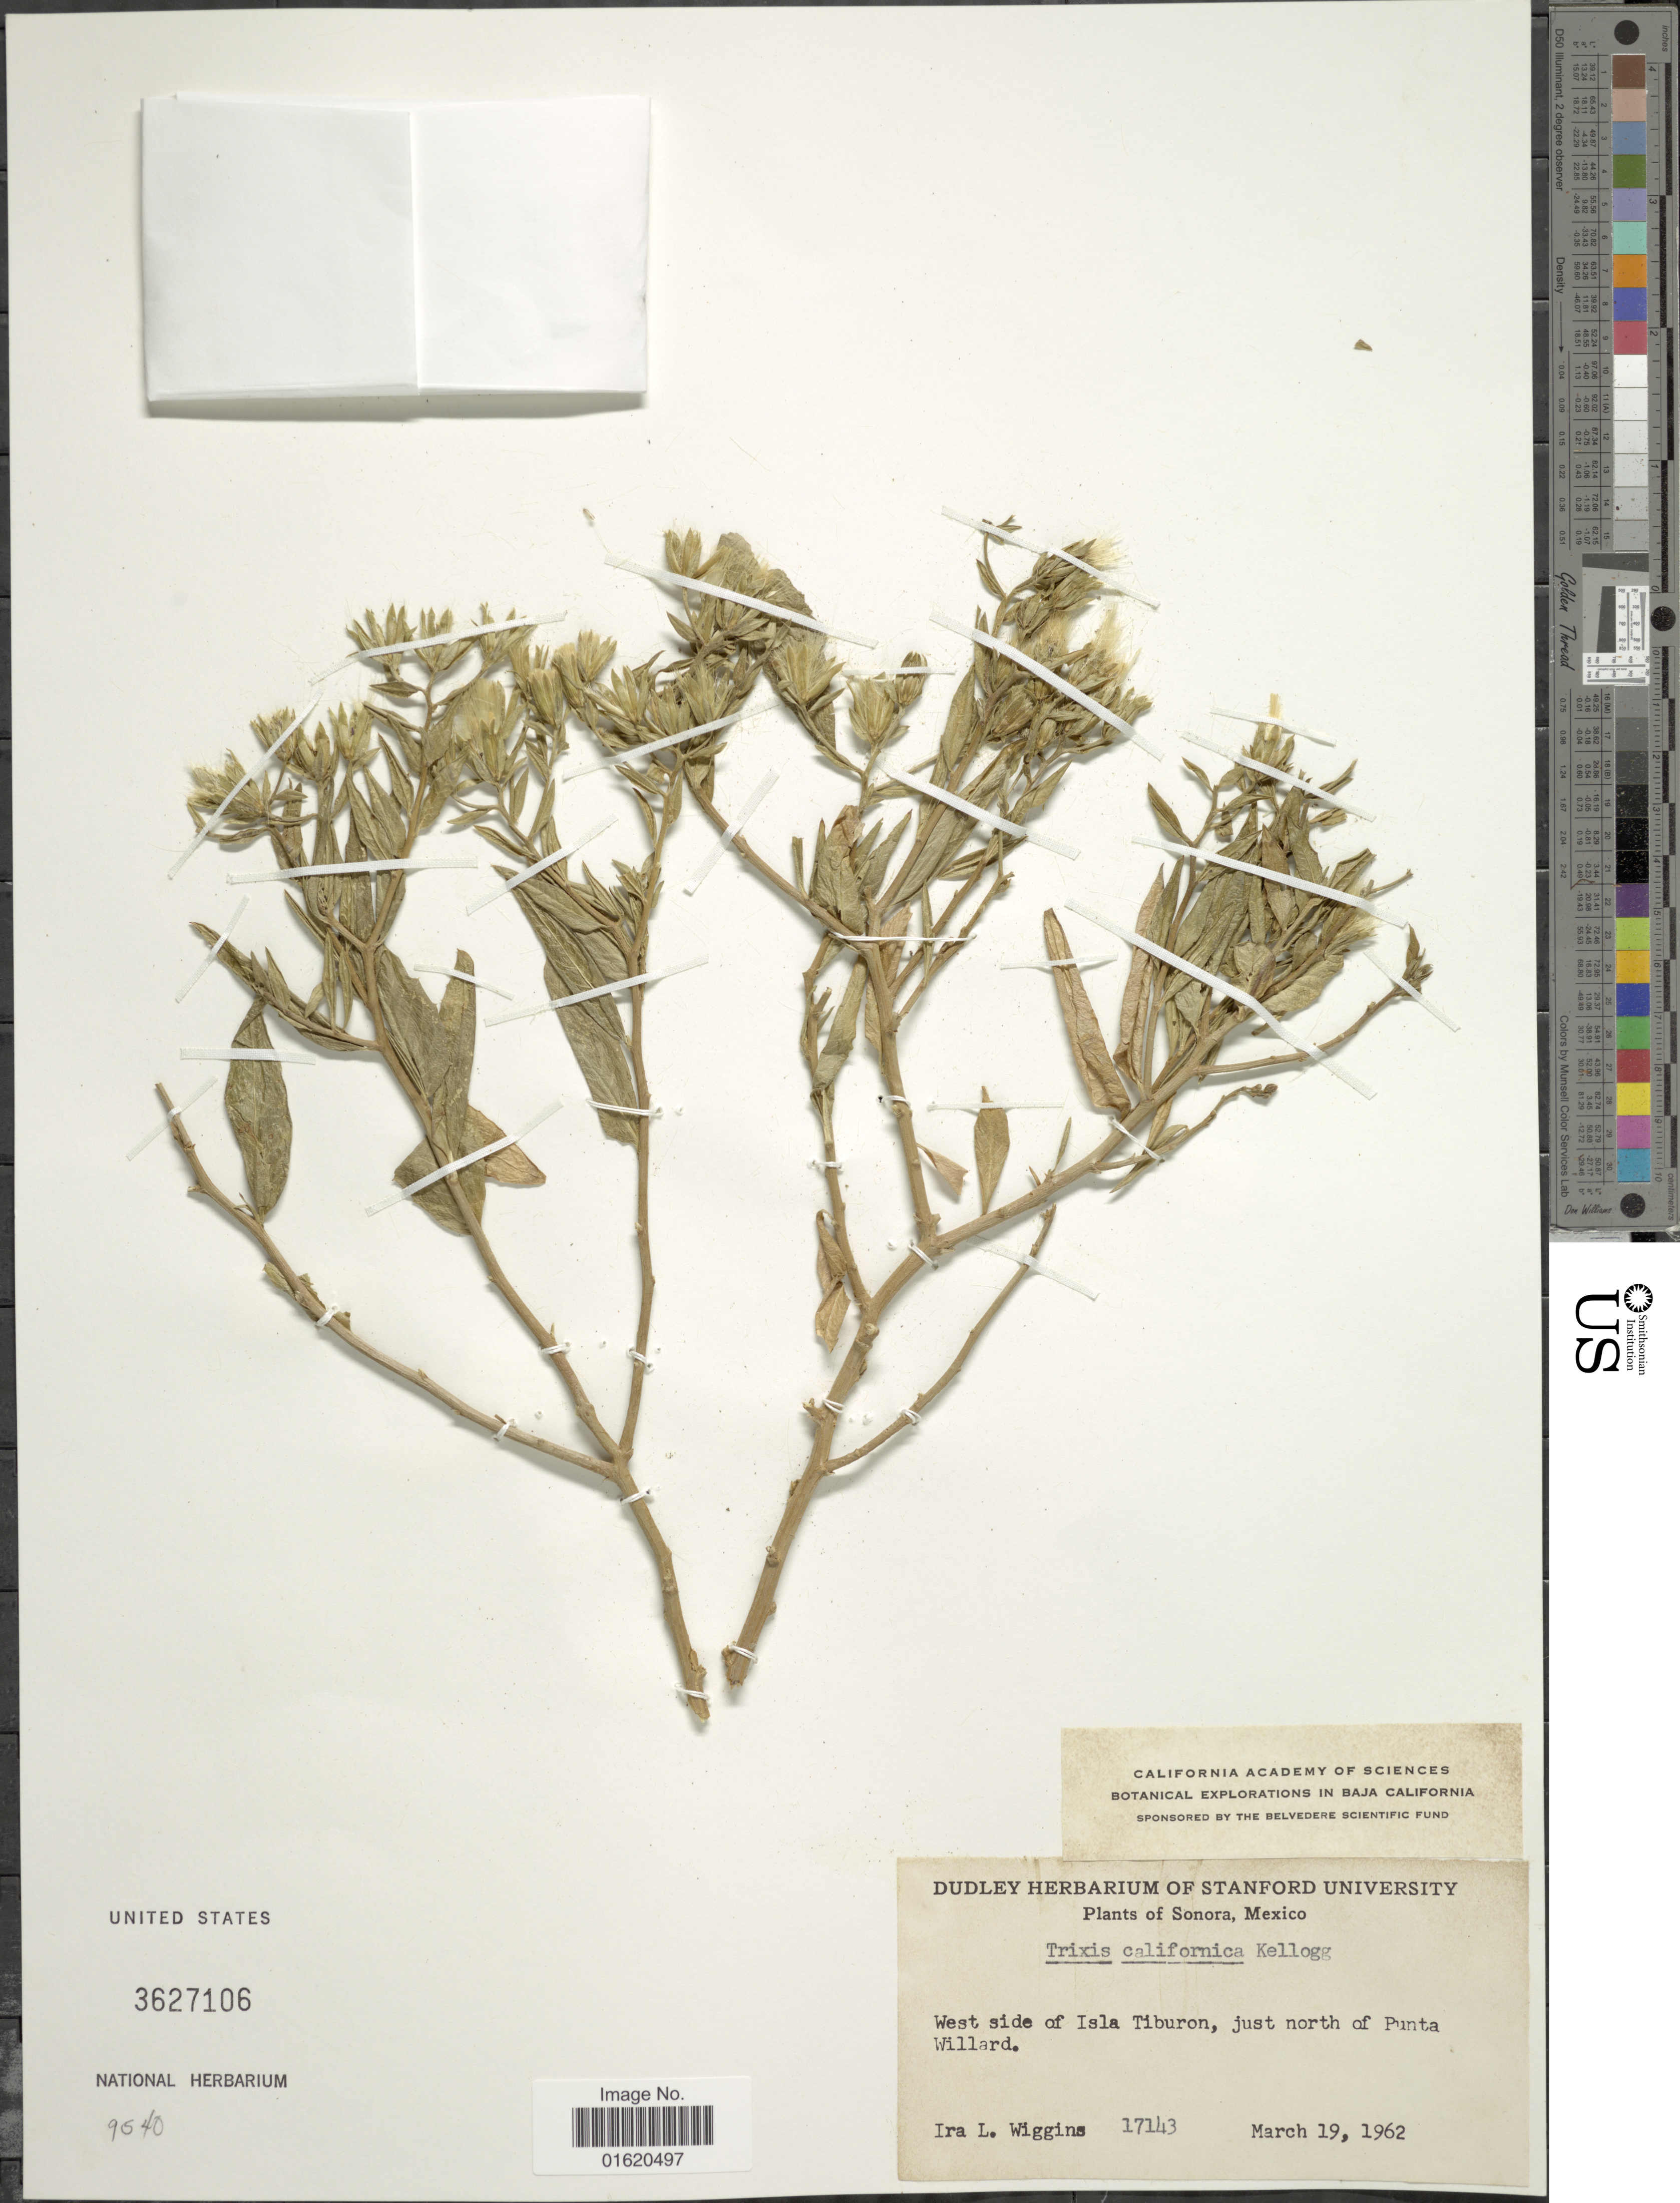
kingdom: Plantae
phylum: Tracheophyta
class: Magnoliopsida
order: Asterales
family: Asteraceae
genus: Trixis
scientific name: Trixis californica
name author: Kellogg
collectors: I. L. Wiggins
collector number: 17143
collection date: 1962-03-19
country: Mexico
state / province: Sonora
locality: West side of Isla Tiburon, just north of Punta Willard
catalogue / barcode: US 3627106